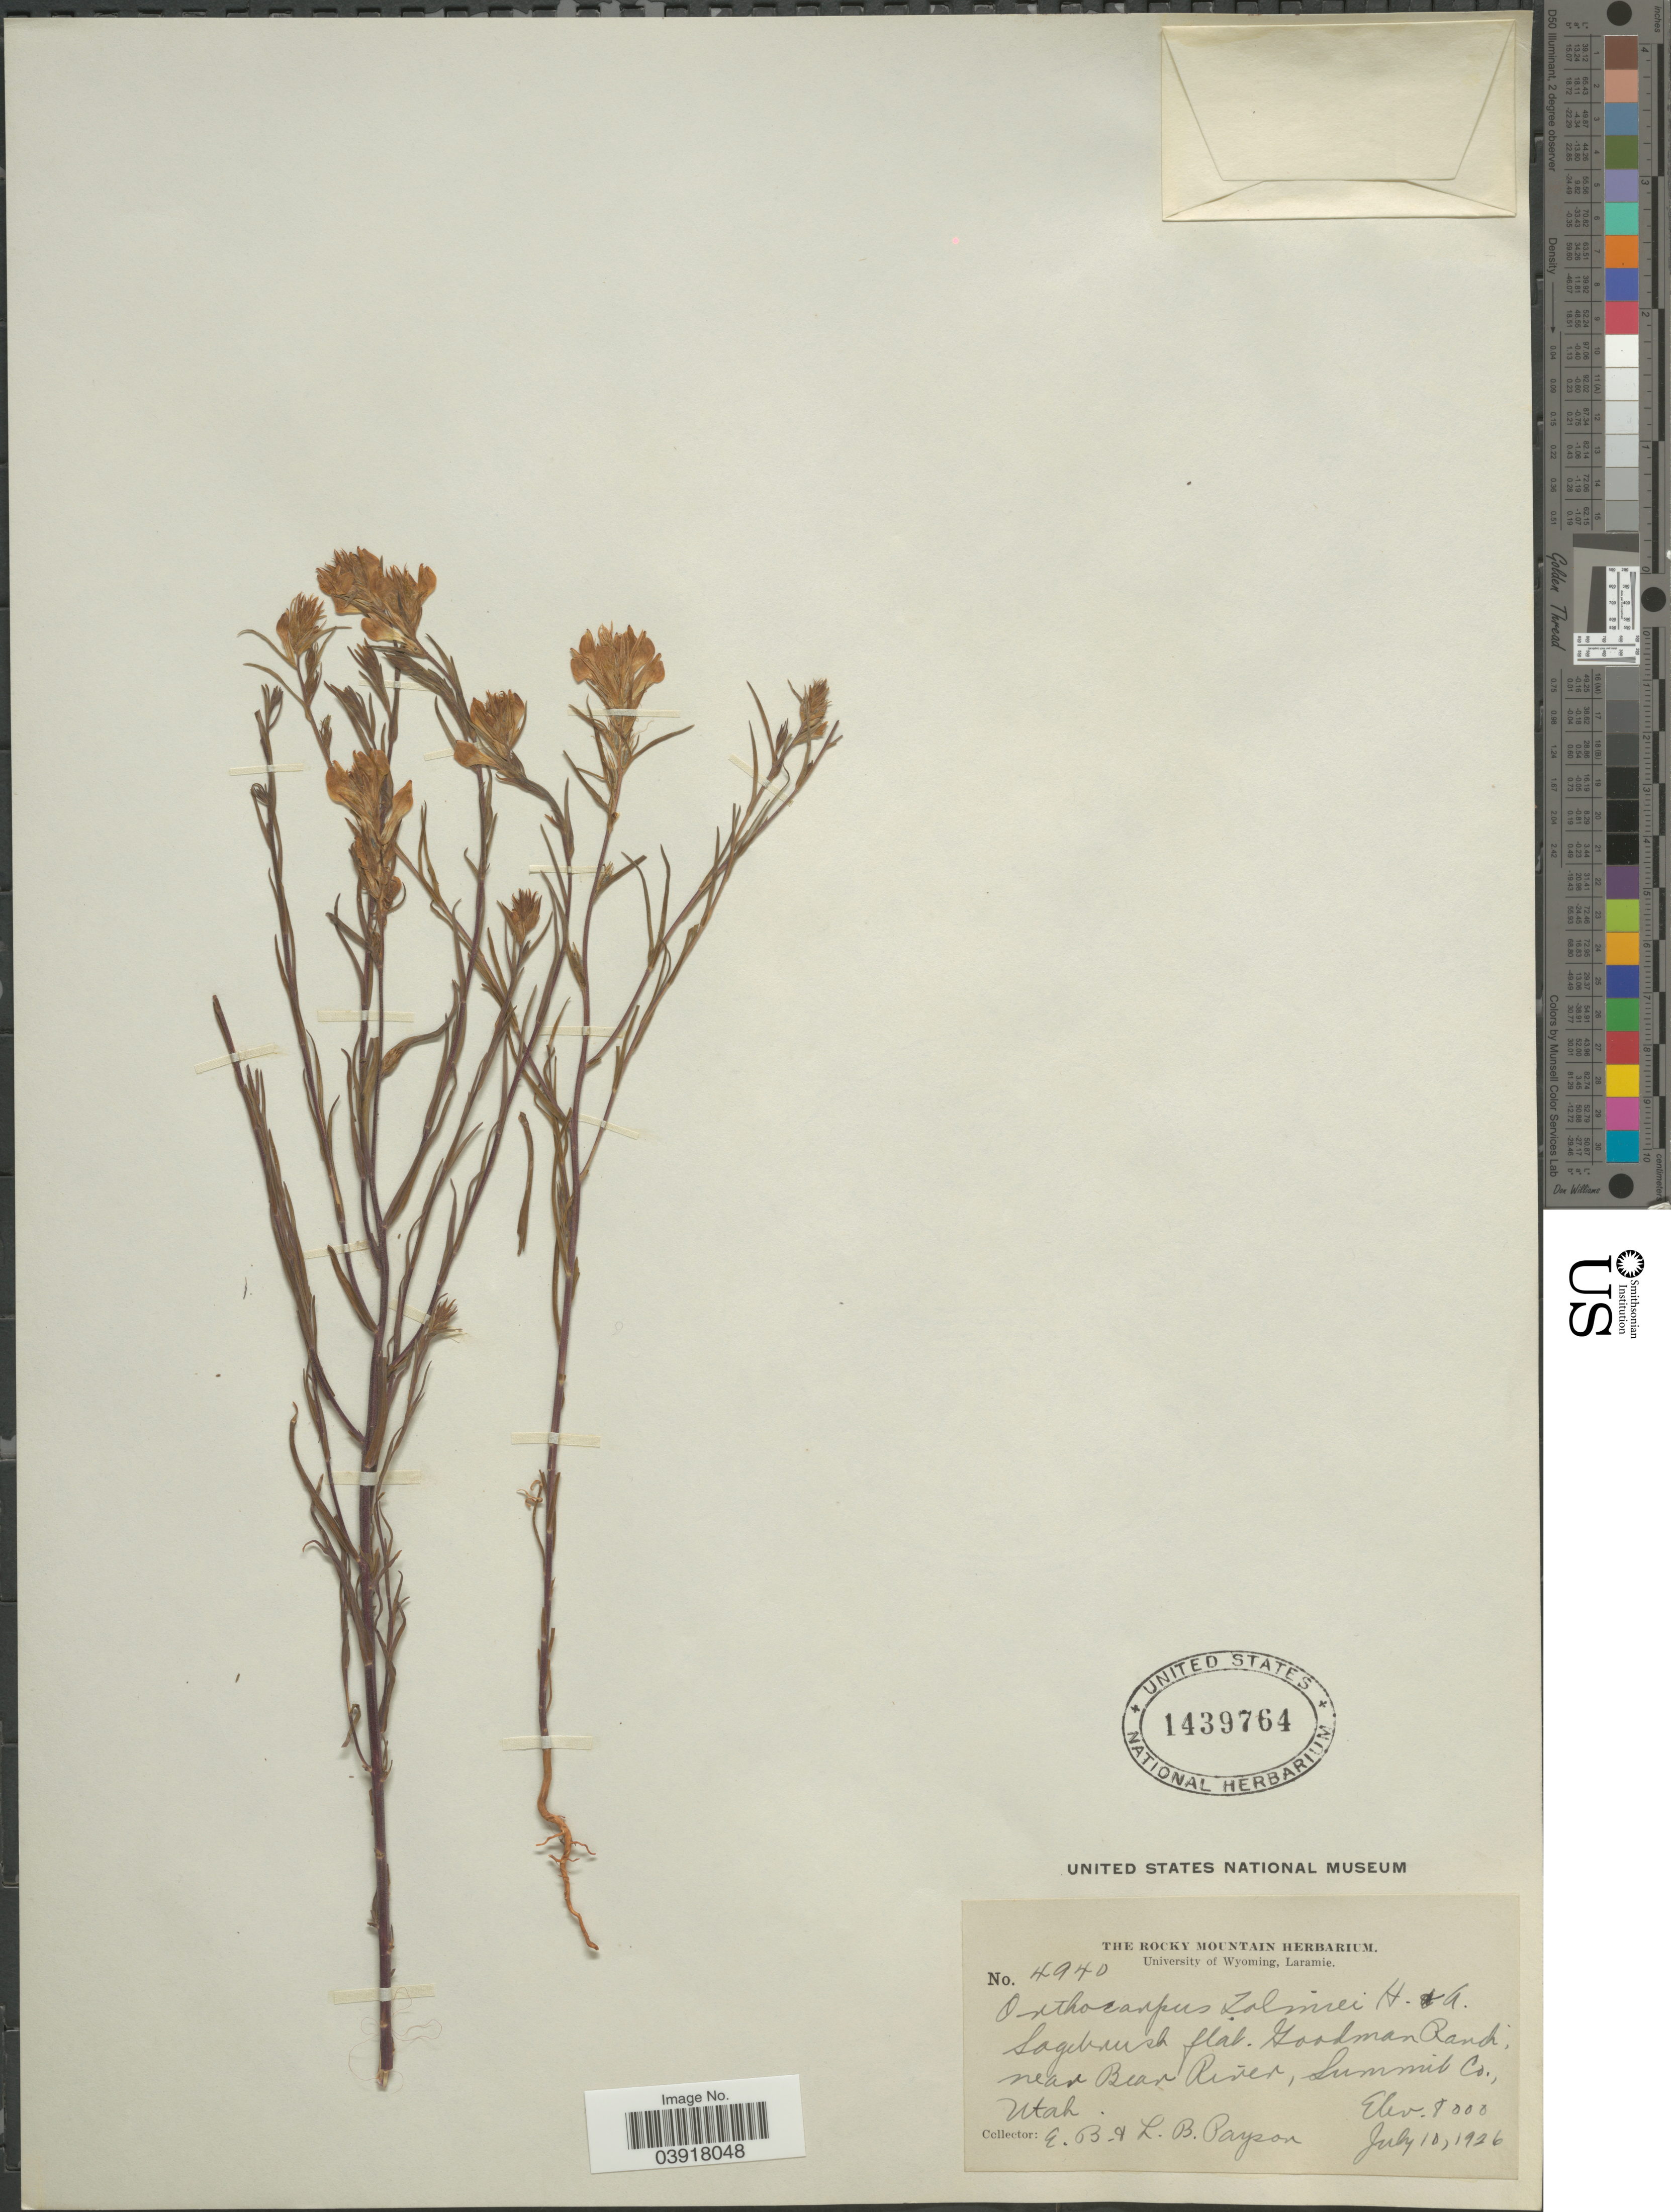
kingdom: Plantae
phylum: Tracheophyta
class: Magnoliopsida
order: Lamiales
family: Orobanchaceae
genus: Orthocarpus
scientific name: Orthocarpus tolmiei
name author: Hook. & Arn.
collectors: E. B. Payson & L. Payson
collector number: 4940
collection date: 1926-07-10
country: United States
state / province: Utah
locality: Goodman Ranch, near Bear River, Summit Co.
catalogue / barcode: US 1439764